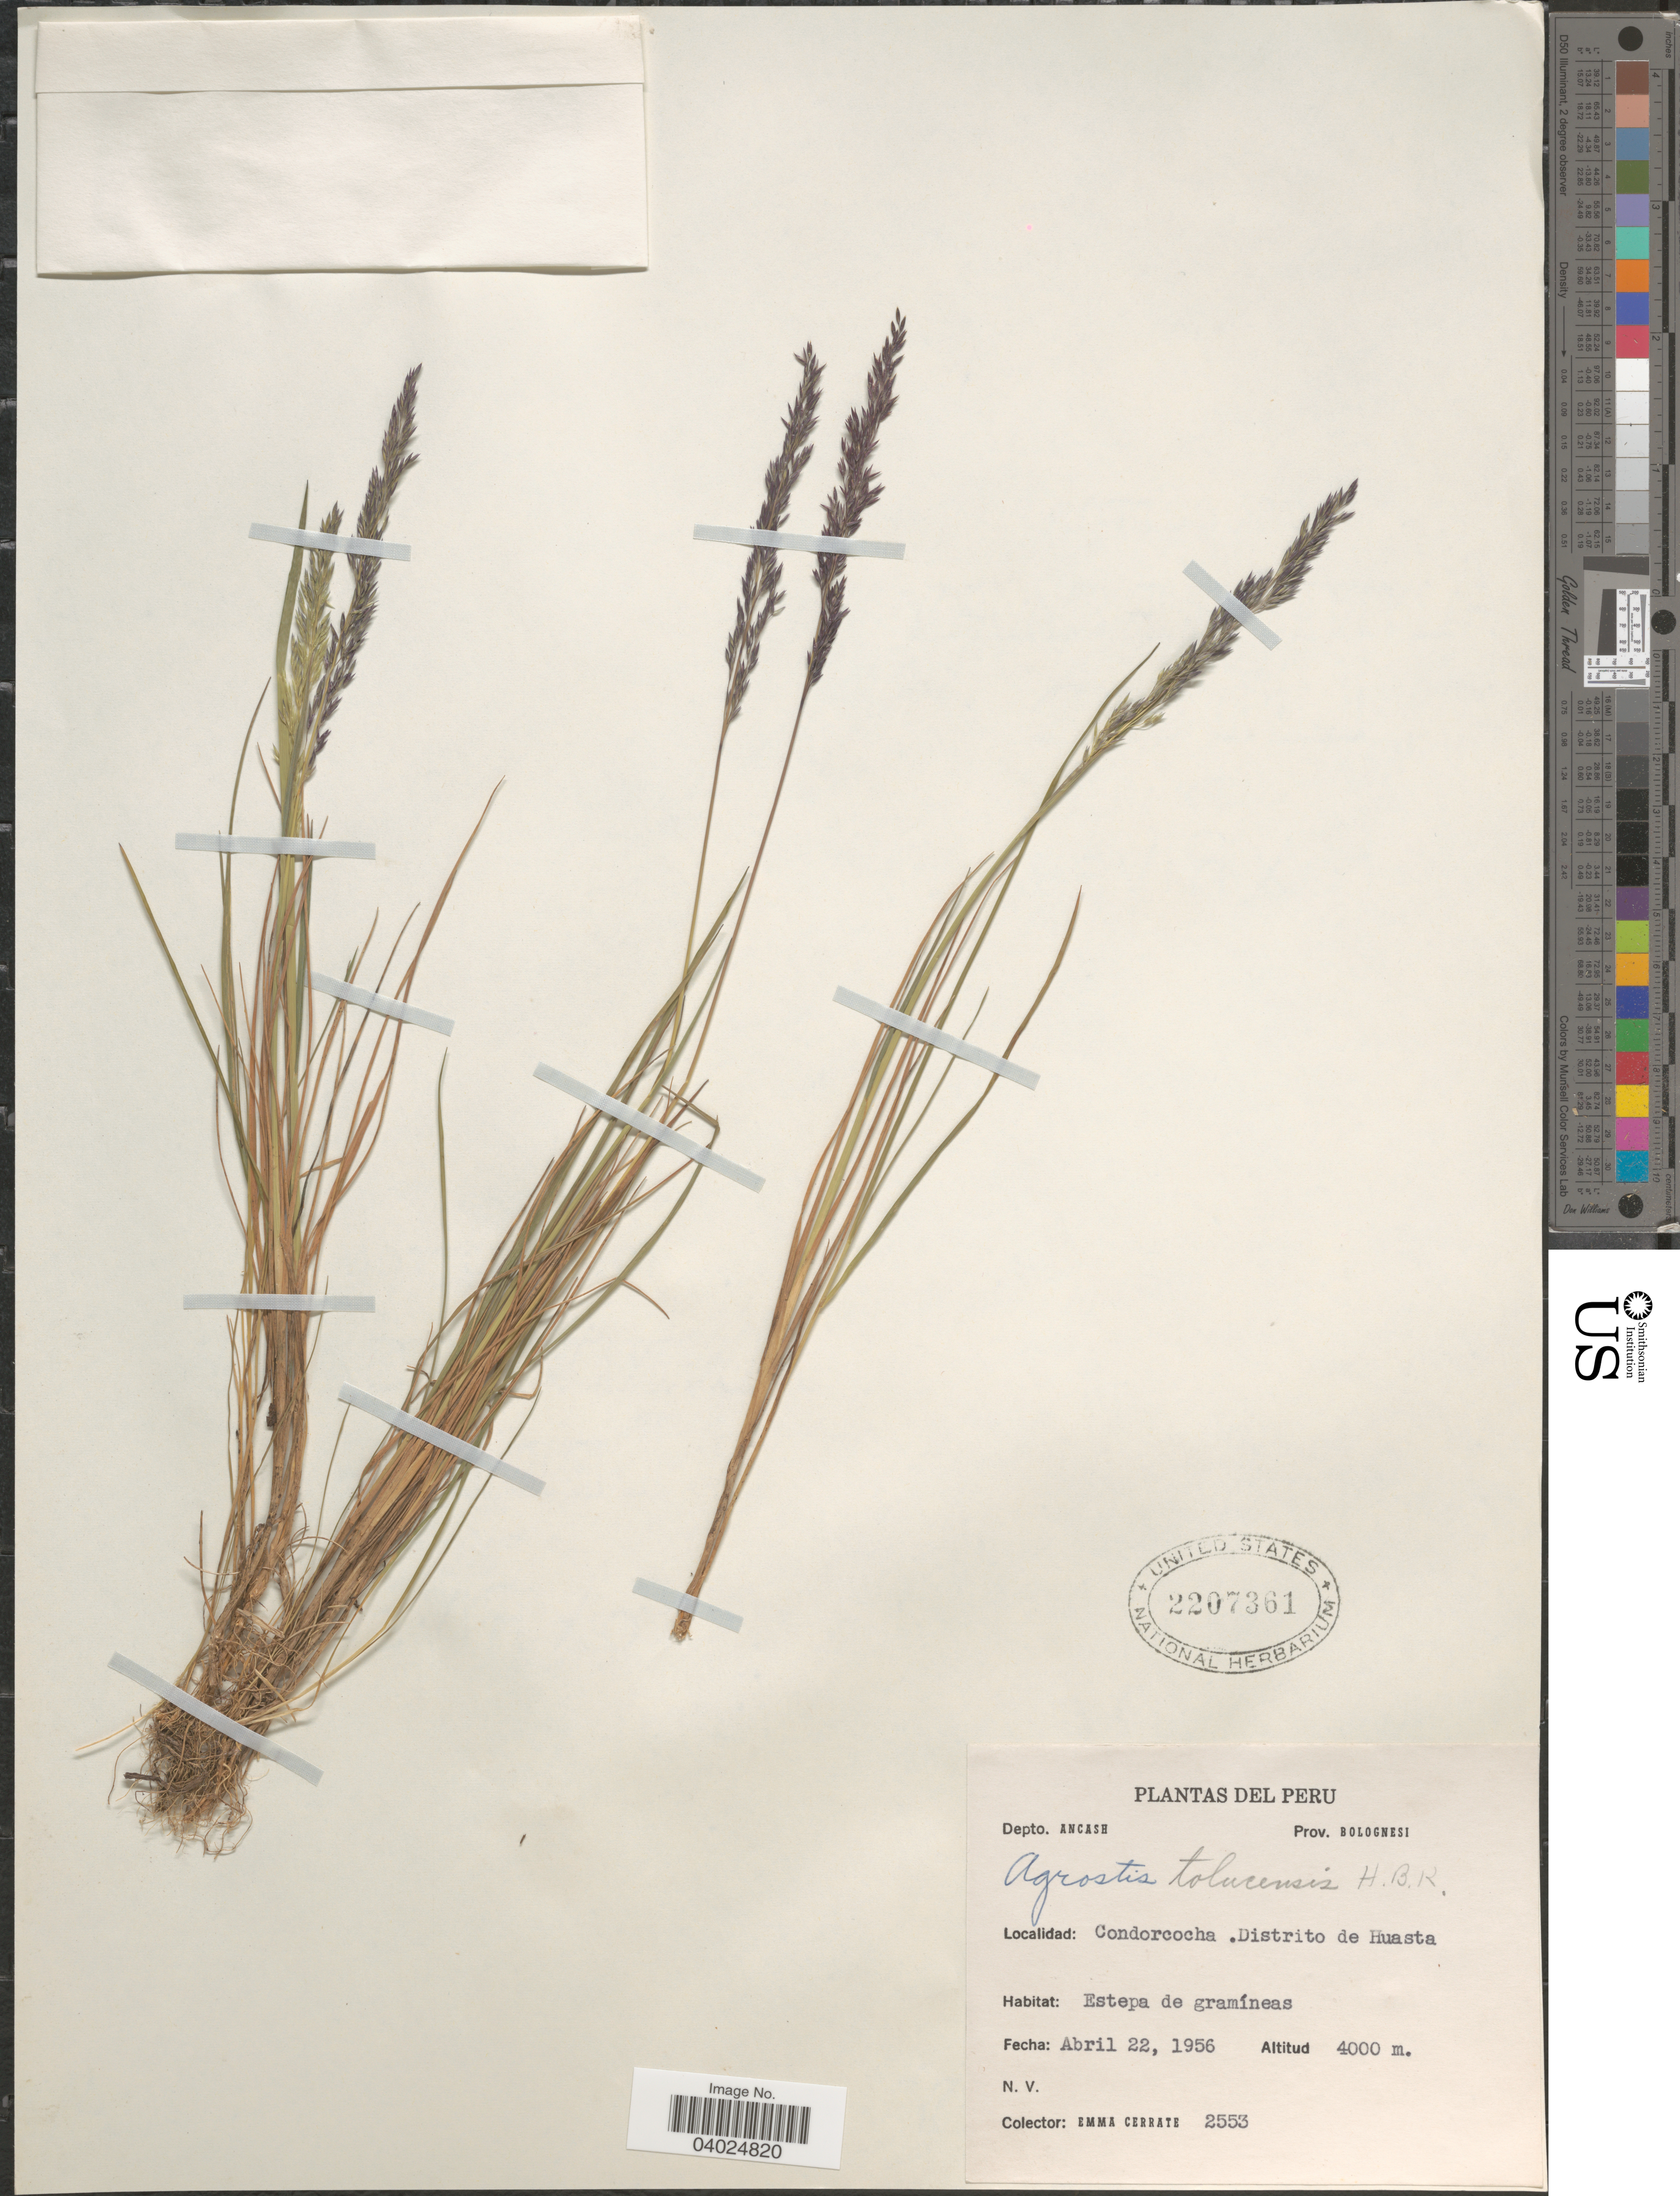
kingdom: Plantae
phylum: Tracheophyta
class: Liliopsida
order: Poales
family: Poaceae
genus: Agrostis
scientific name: Agrostis tolucensis Kunth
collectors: E. Cerrate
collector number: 2553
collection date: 1956-04-22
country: Peru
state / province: Ancash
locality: Depto. Ancash. Prov. Bolognesi. Condorcocha. Distrito de Huasta.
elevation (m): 4000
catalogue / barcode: US 2207361